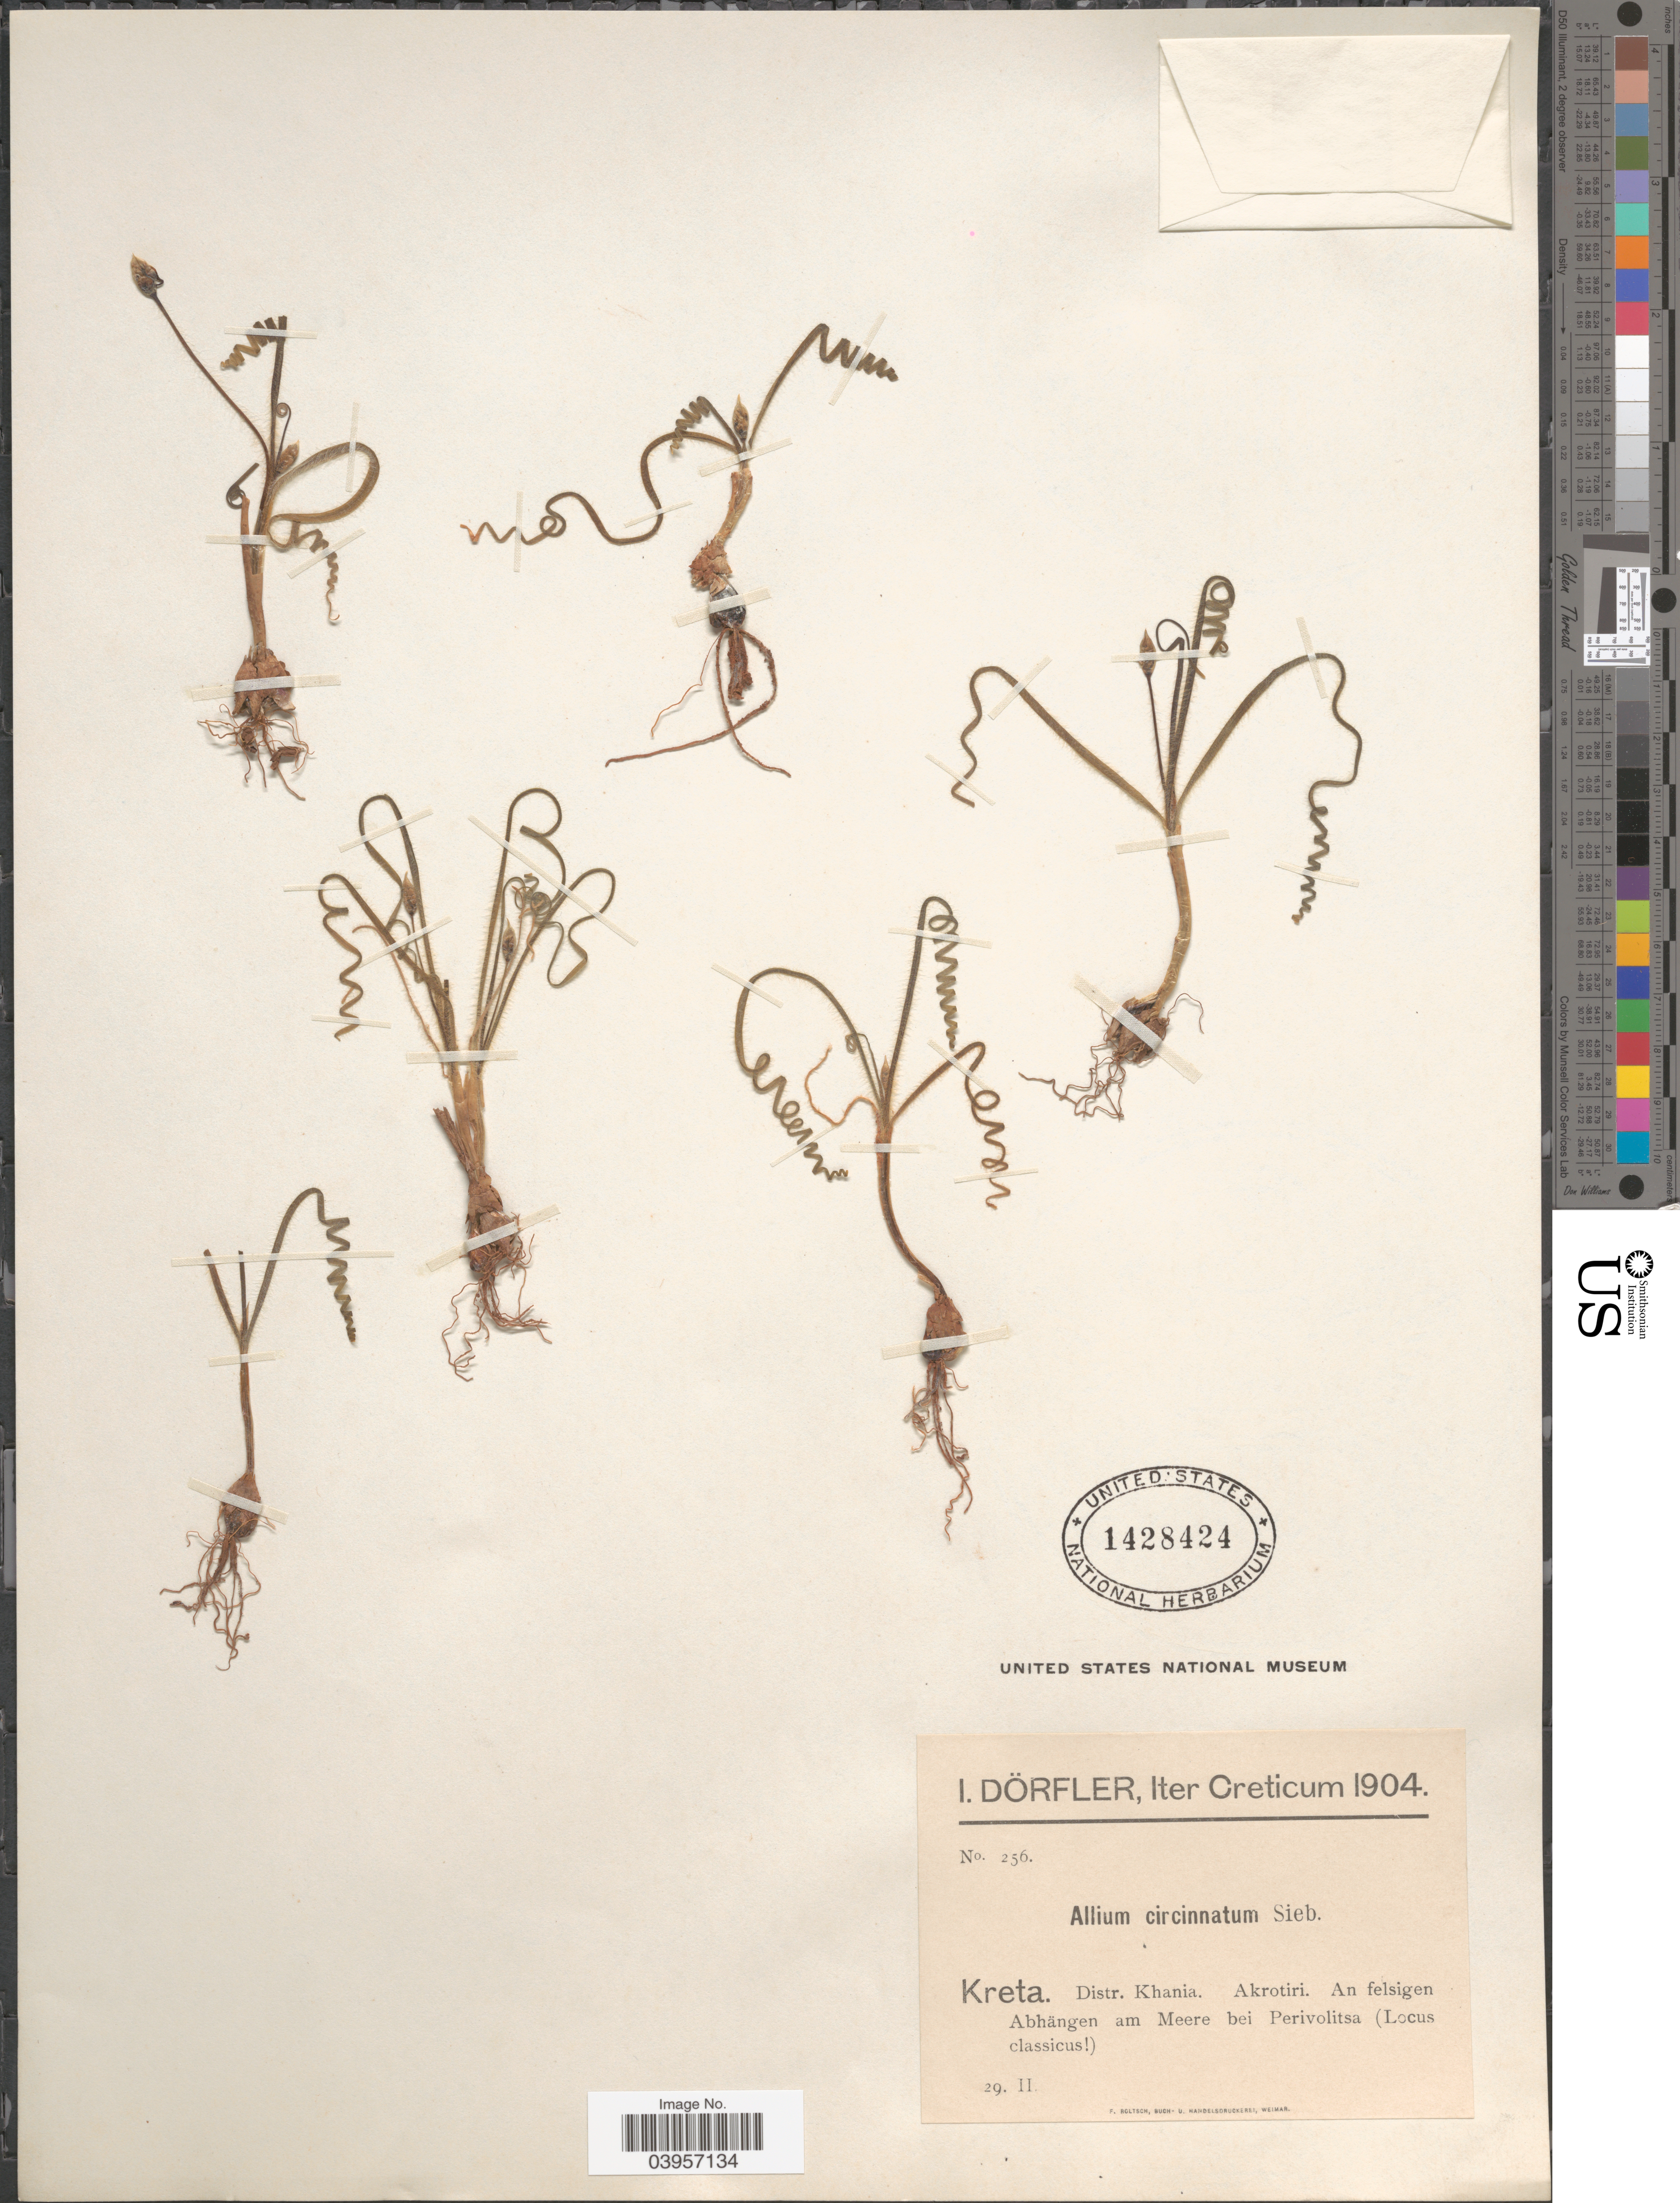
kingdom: Plantae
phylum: Tracheophyta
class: Liliopsida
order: Asparagales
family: Amaryllidaceae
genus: Allium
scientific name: Allium circinnatum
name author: Sieber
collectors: I. Dörfler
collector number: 256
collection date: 1904-02-29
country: Greece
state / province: Crete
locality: Creticum. Kreta. Distr. Khania. Akrotiri. An felsigen Abhängen am Meere bei Perivolitsa (Locus classicus).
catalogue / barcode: US 1428424